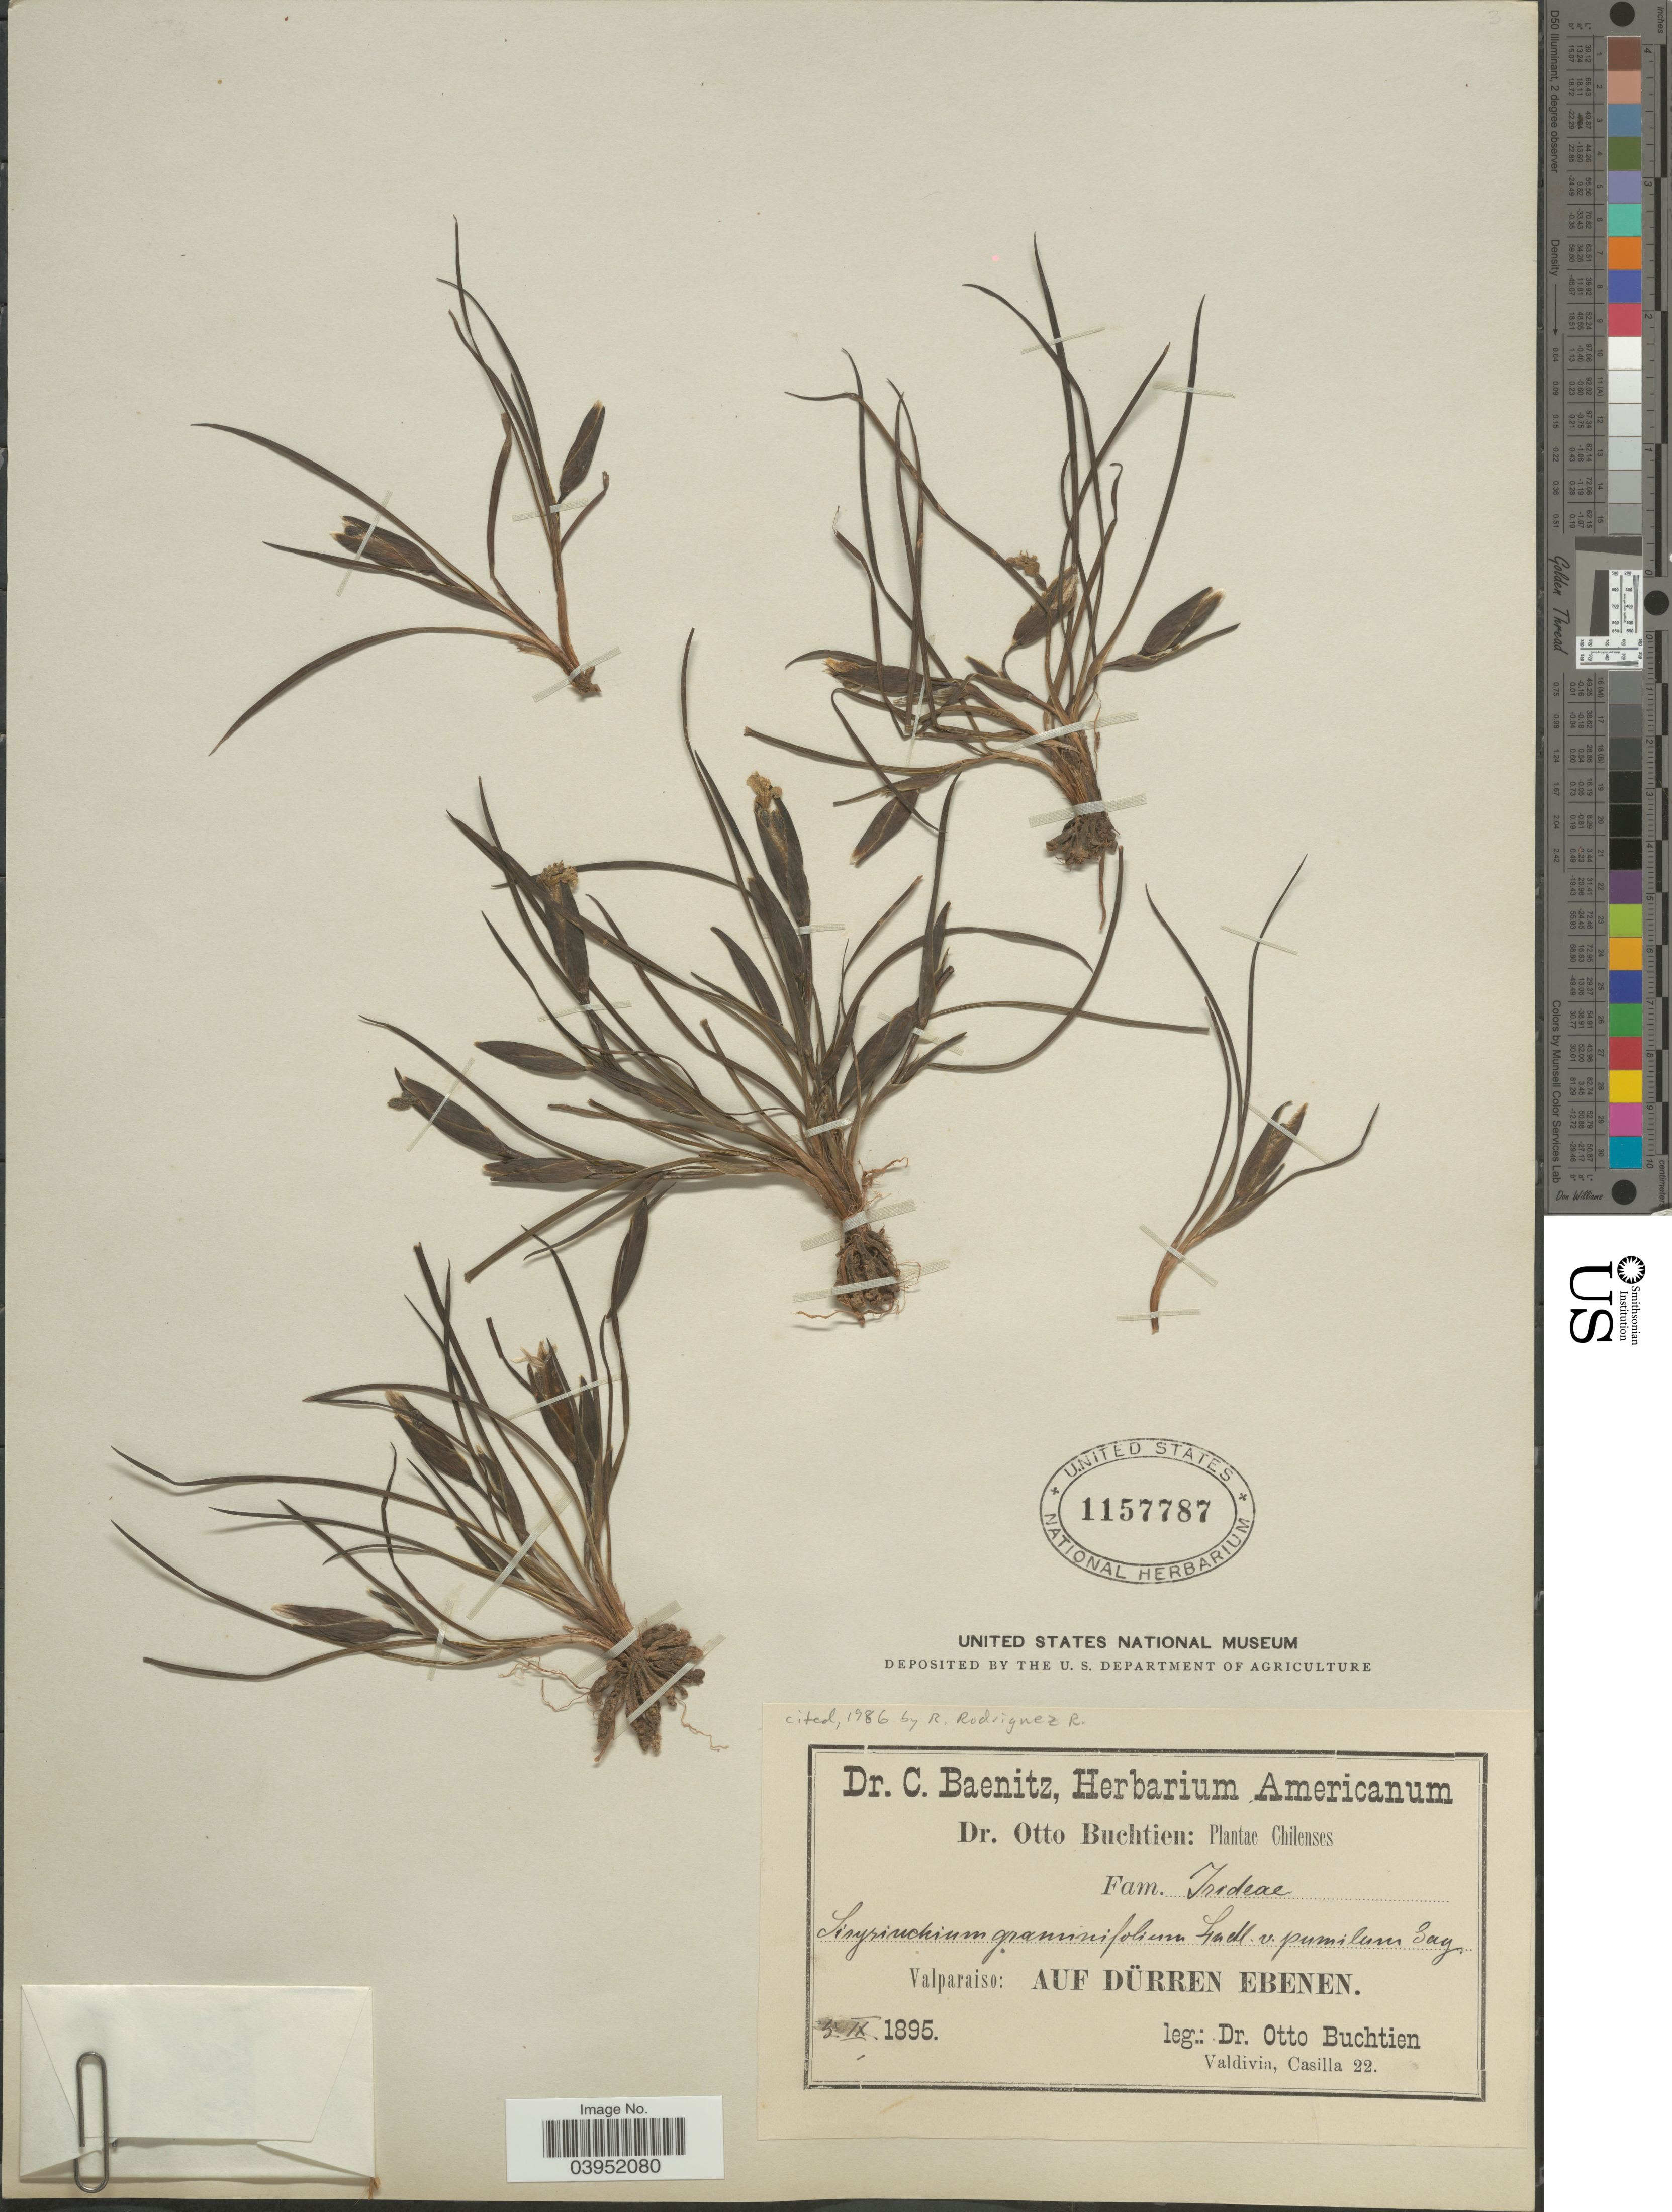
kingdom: Plantae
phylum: Tracheophyta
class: Liliopsida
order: Asparagales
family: Iridaceae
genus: Sisyrinchium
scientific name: Sisyrinchium graminifolium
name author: Lindl.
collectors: O. Buchtien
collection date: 1895-09-05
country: Chile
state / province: Valparaíso (V)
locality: Auf Dürren Ebenen.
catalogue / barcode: US 1157787